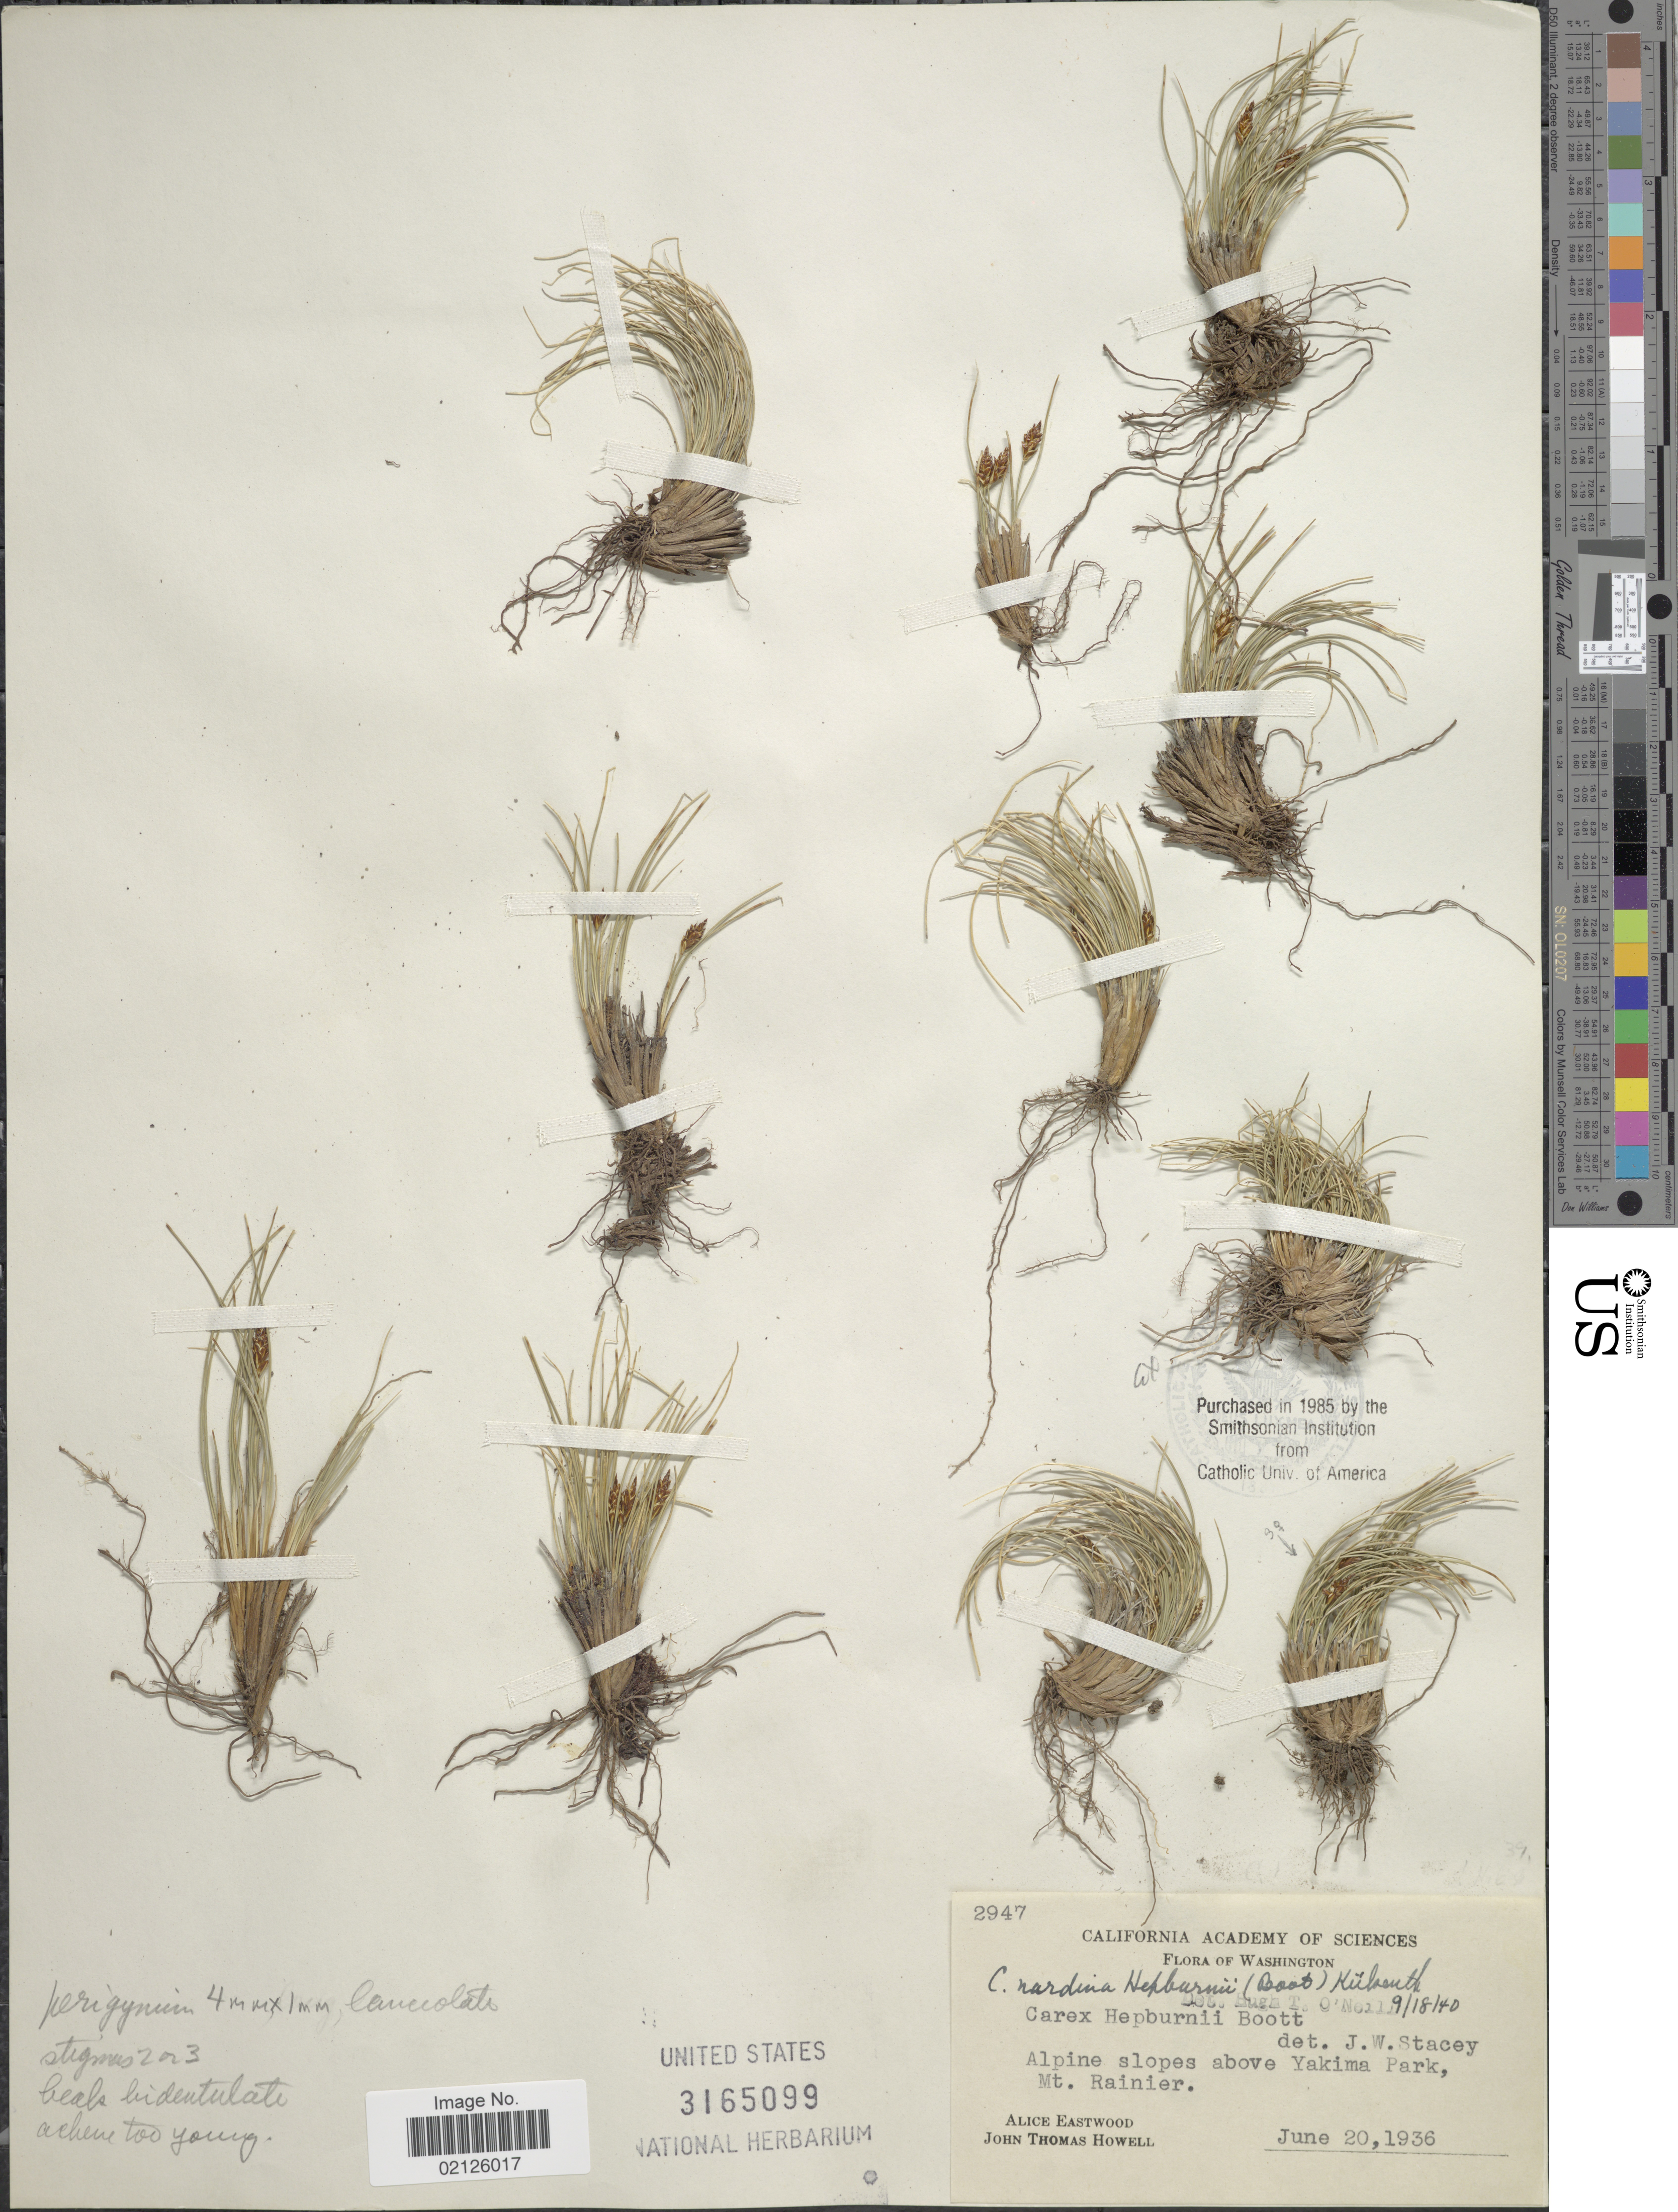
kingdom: Plantae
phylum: Tracheophyta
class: Liliopsida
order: Poales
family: Cyperaceae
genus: Carex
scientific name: Carex nardina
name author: (Hornem.) Fr.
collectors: A. Eastwood & J. T. Howell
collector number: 2947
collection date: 1936-06-20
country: United States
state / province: Washington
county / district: Yakima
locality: Alpine slopes above Yakima Park, Mt Rainier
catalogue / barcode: US 3165099